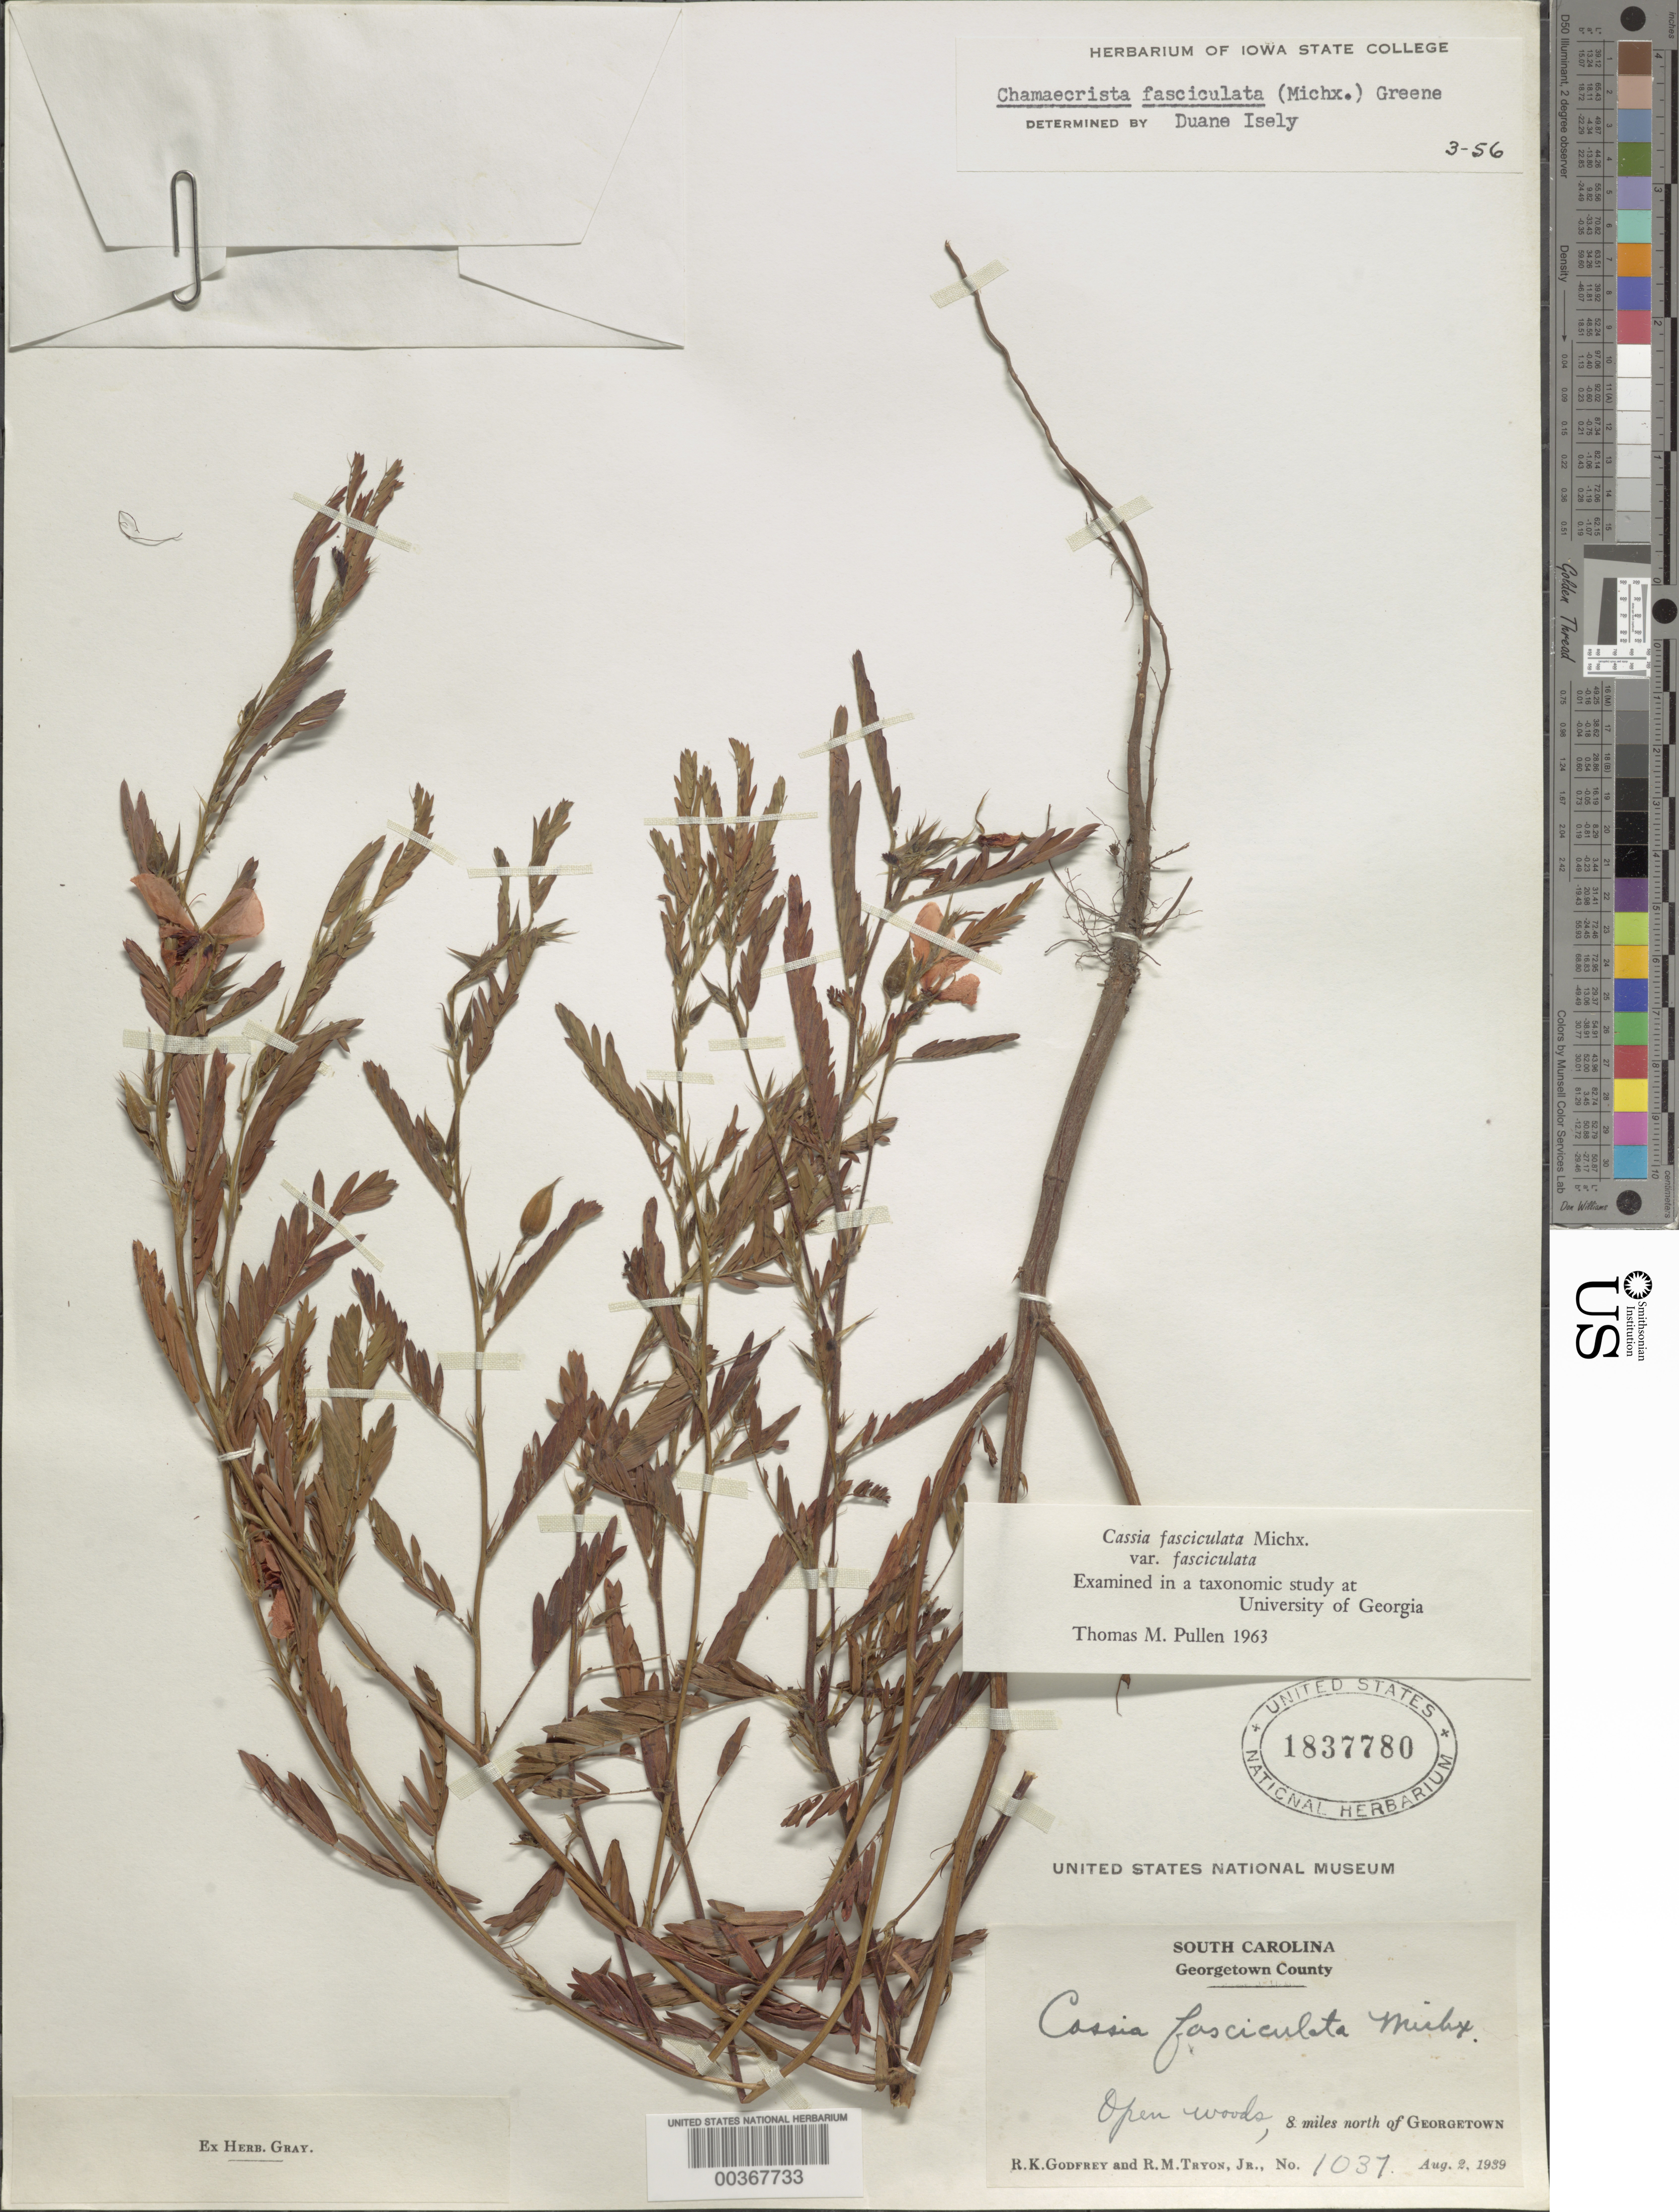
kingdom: Plantae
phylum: Tracheophyta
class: Magnoliopsida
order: Fabales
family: Fabaceae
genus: Chamaecrista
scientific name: Chamaecrista fasciculata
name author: (Michx.) Greene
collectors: R. K. Godfrey & R. M. Tryon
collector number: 1037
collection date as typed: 02 Aug 1939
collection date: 1939-08-02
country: United States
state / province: South Carolina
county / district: Georgetown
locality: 8 mi n of georgetown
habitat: Open woods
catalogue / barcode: US 1837780